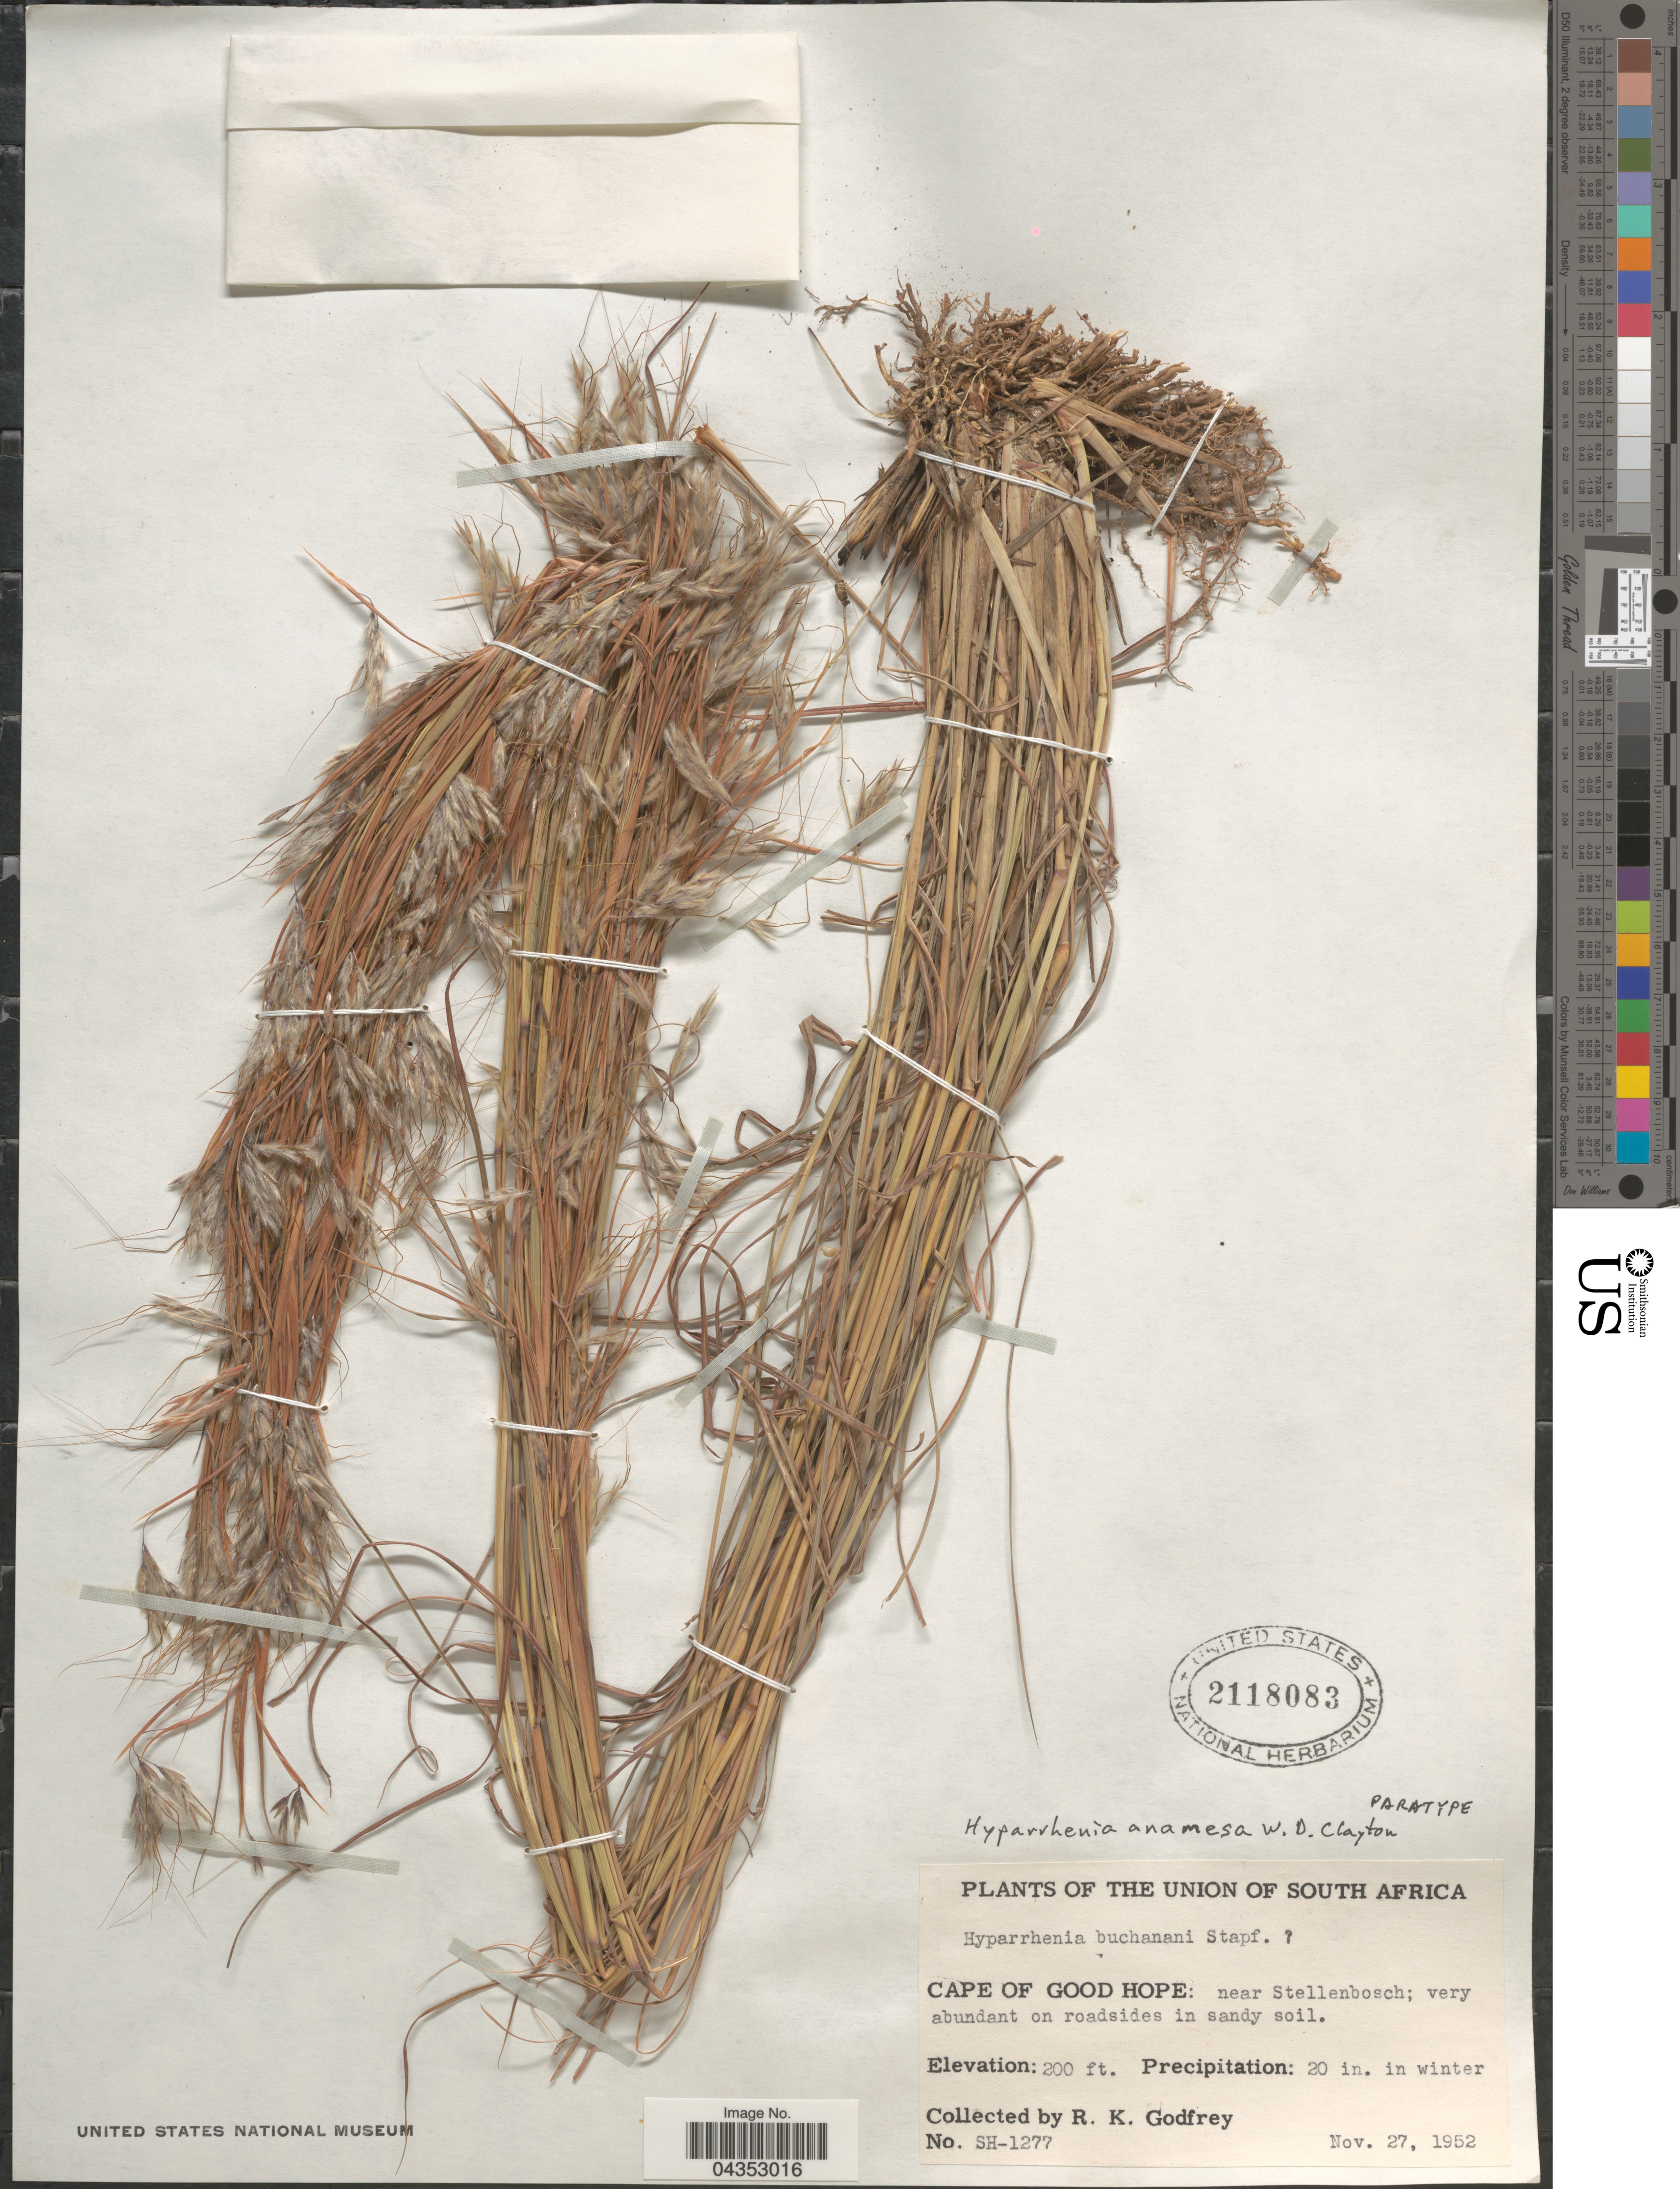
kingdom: Plantae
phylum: Tracheophyta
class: Liliopsida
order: Poales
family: Poaceae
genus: Hyparrhenia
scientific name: Hyparrhenia anamesa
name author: Clayton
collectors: R. K. Godfrey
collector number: SH-1277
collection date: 1952-11-27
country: South Africa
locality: Union of South Africa. Cape of Good Hope: near Stellenbosch; very abundant on roadsides in sandy soil.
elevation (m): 61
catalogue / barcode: US 2118083